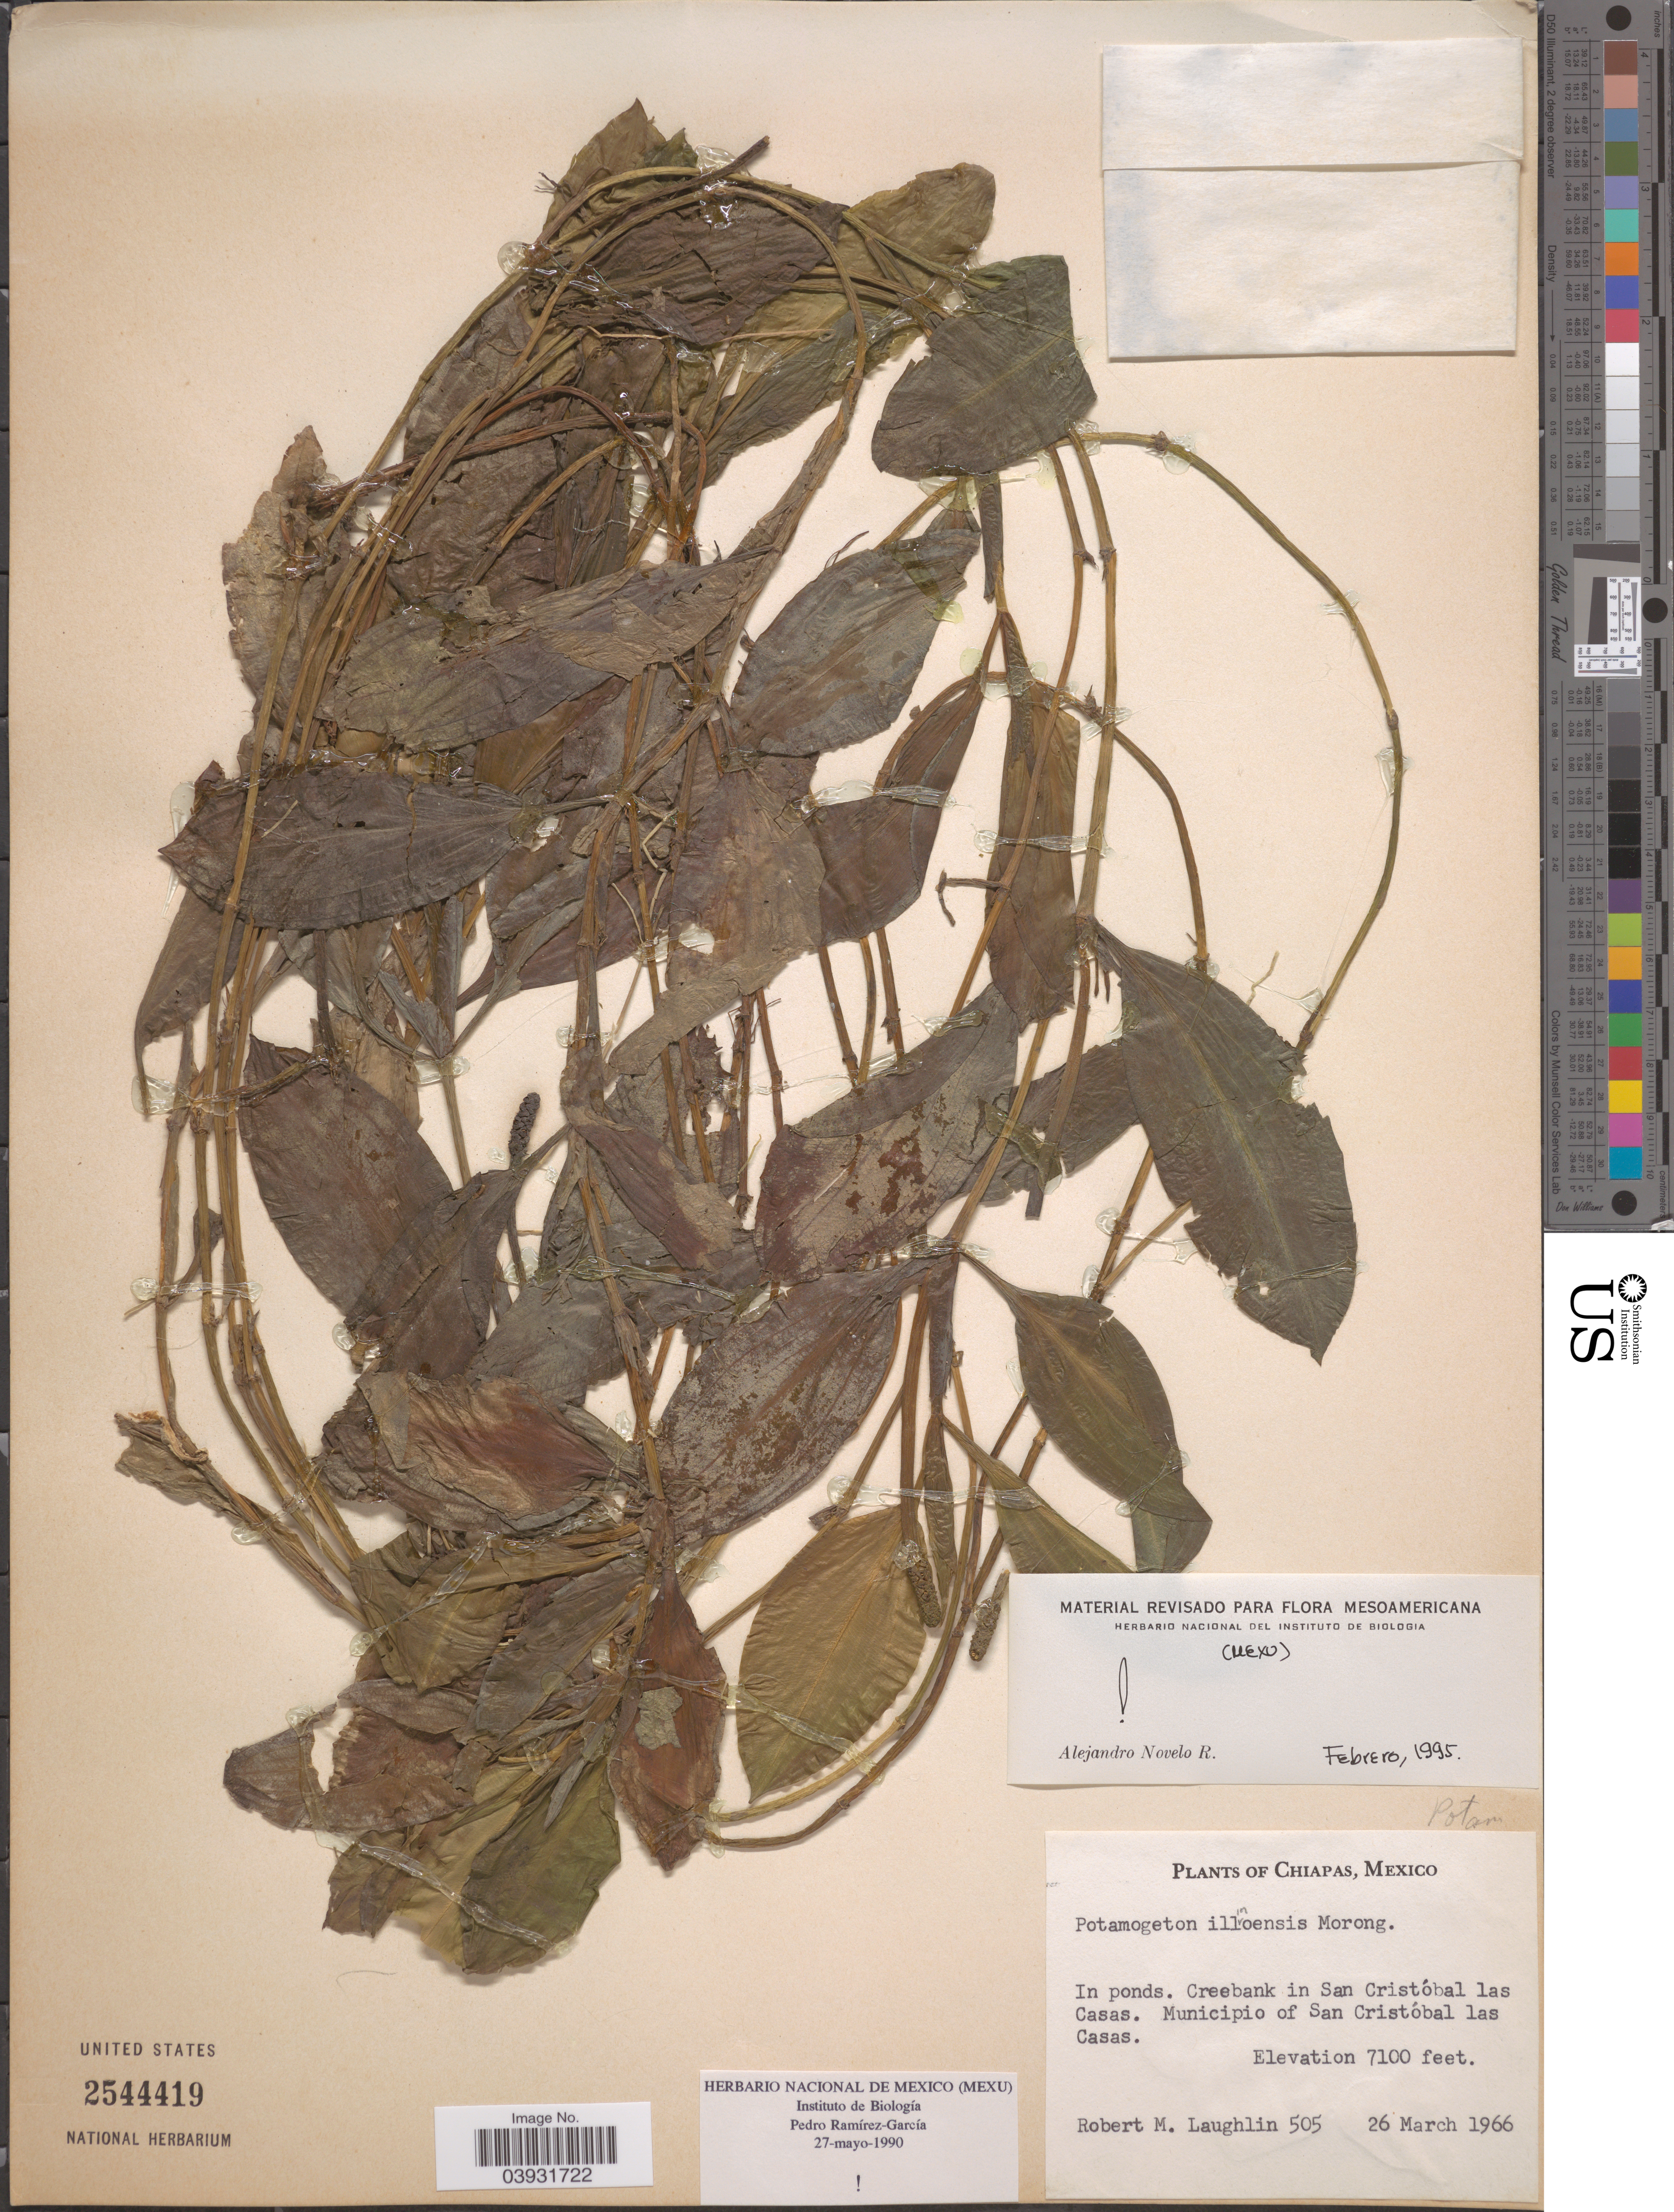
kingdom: Plantae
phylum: Tracheophyta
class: Liliopsida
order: Alismatales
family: Potamogetonaceae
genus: Potamogeton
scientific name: Potamogeton illinoensis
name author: Morong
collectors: R. M. Laughlin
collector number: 505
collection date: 1966-03-26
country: Mexico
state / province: Chiapas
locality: Creebank in San Cristóbal las Casas. Municipio of San Cristóbal las Casas.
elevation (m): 2164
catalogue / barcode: US 2544419